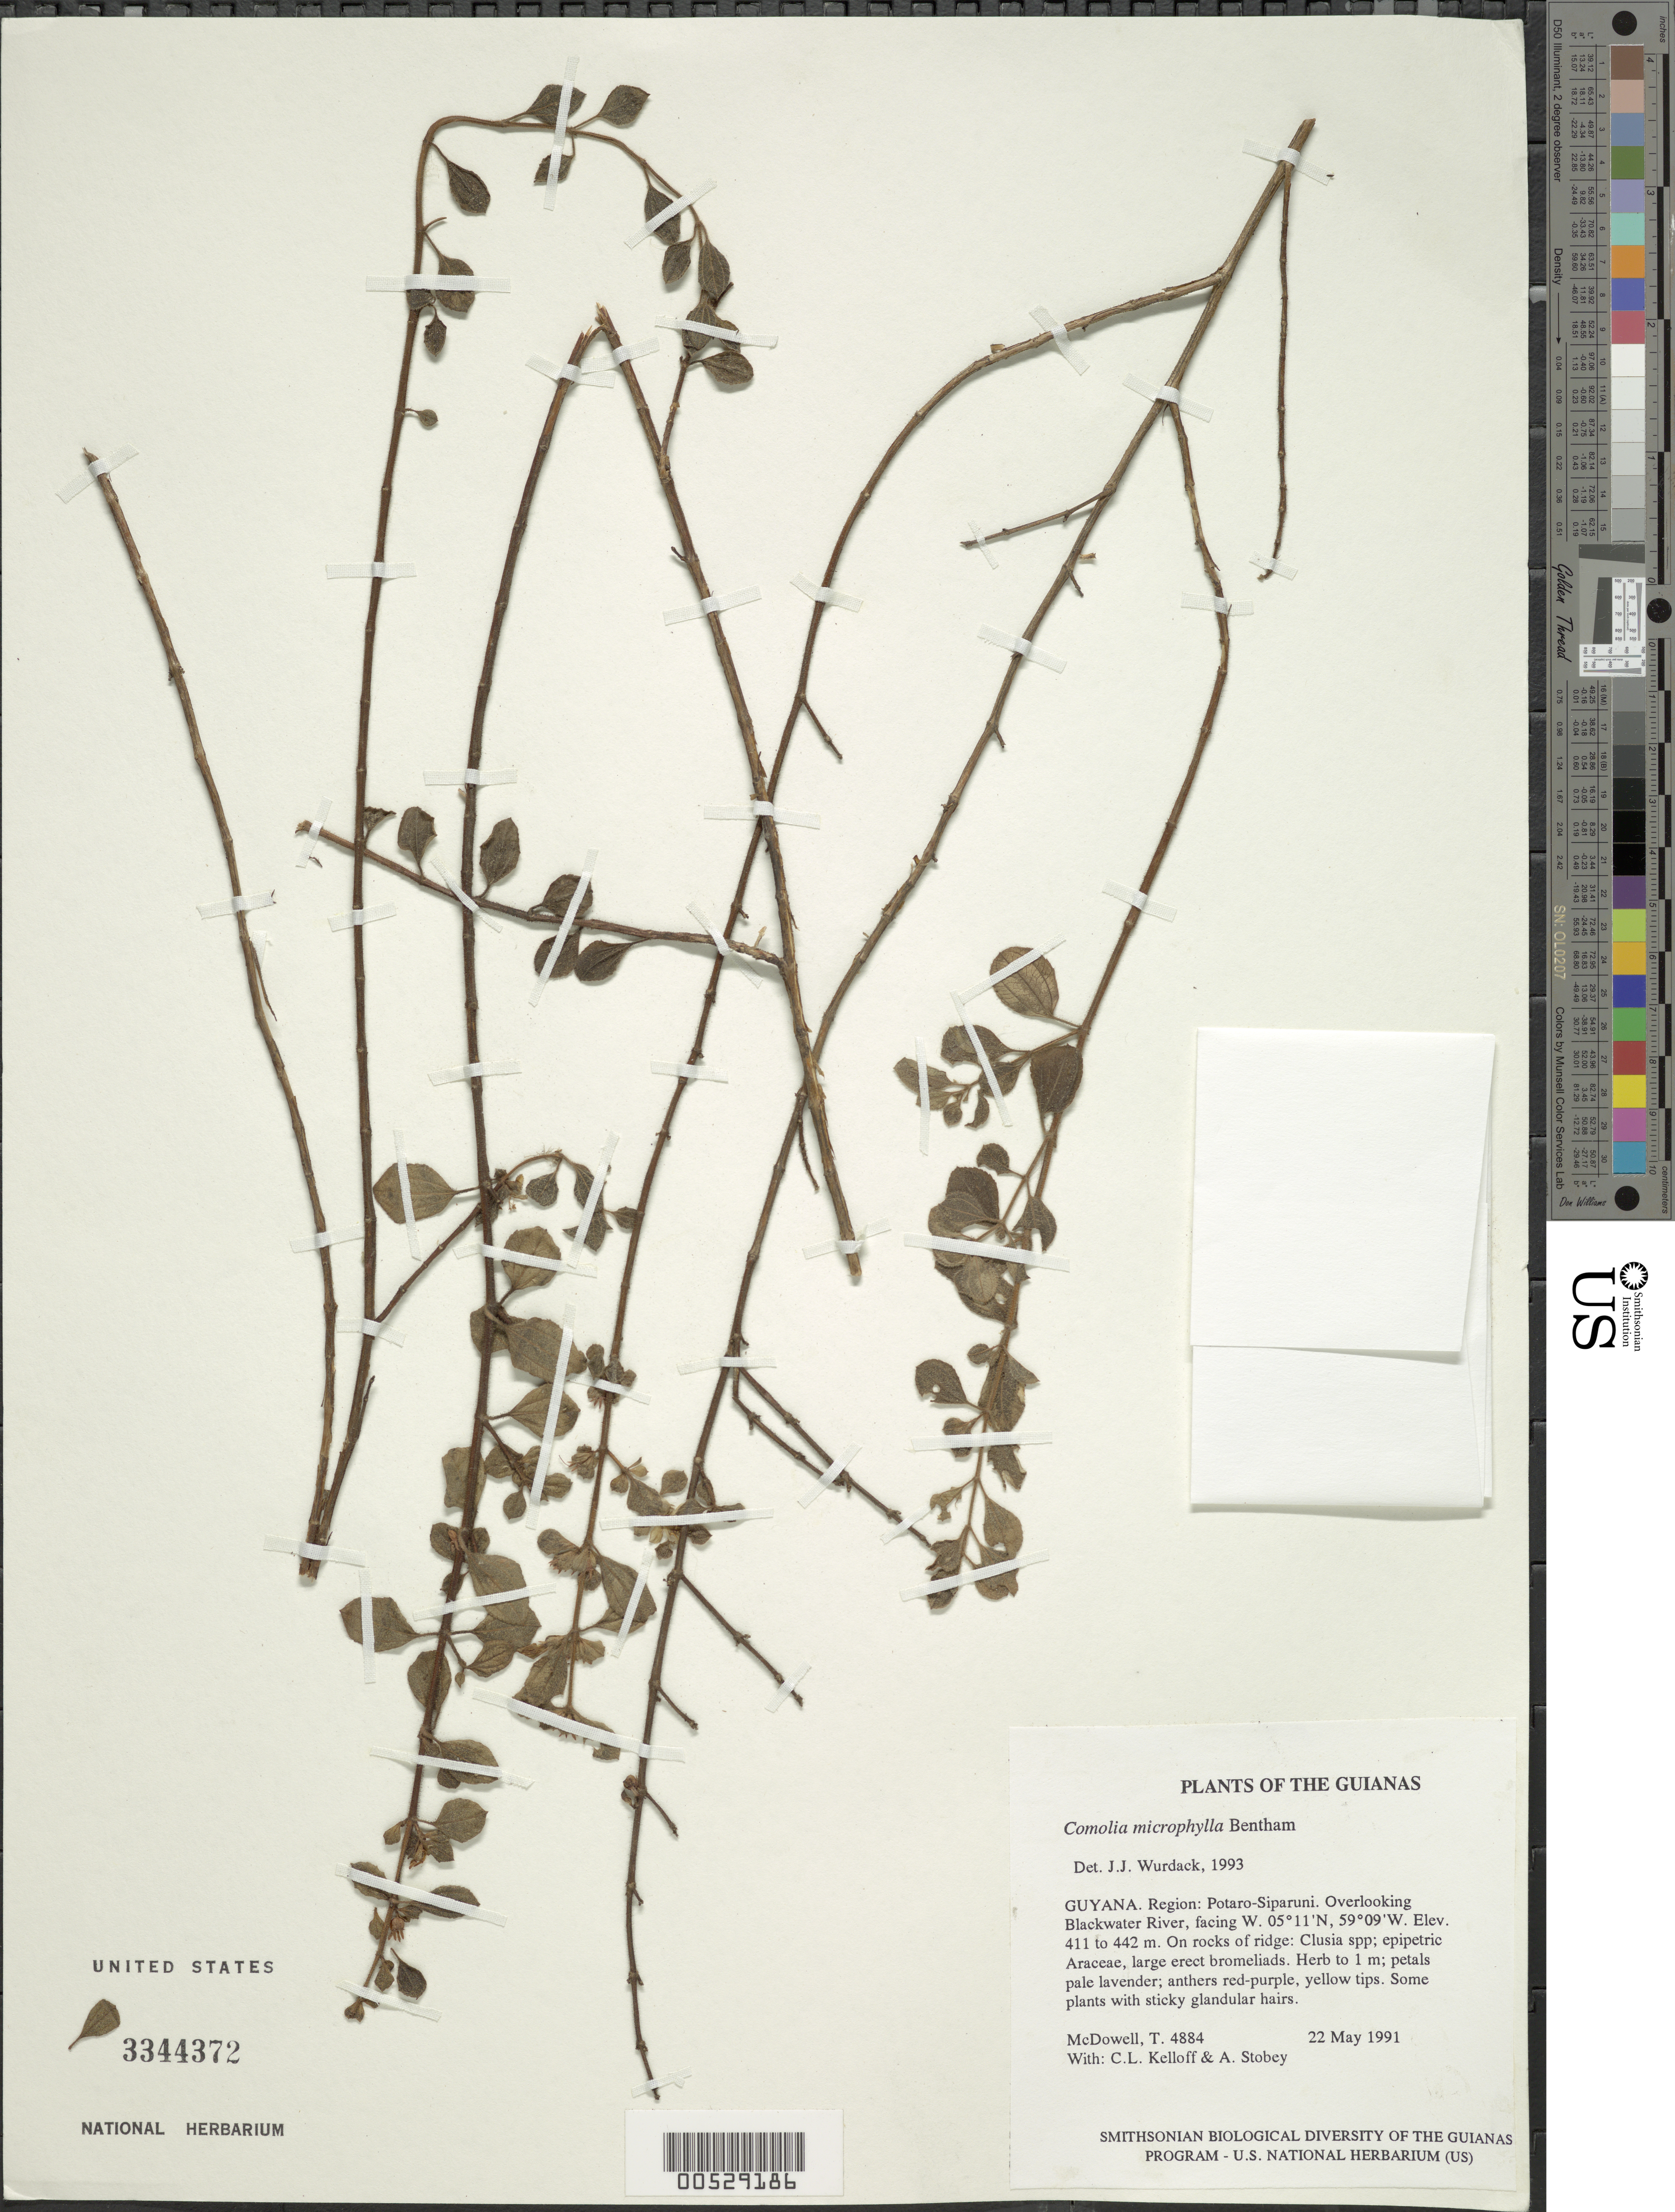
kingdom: Plantae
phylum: Tracheophyta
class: Magnoliopsida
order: Myrtales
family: Melastomataceae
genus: Comolia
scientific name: Comolia microphylla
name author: Benth.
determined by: Wurdack, John J., (US), US (UNITED STATES)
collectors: T. McDowell, C. L. Kelloff & A. Stobey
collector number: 4884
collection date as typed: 22 May 1991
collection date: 1991-05-22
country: Guyana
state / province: Potaro-Siparuni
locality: Overlooking Blackwater River, facing W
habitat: On rocks of ridge: Clusia spp; epipetric Araceae, large erect bromeliads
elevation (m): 411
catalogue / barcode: US 3344372